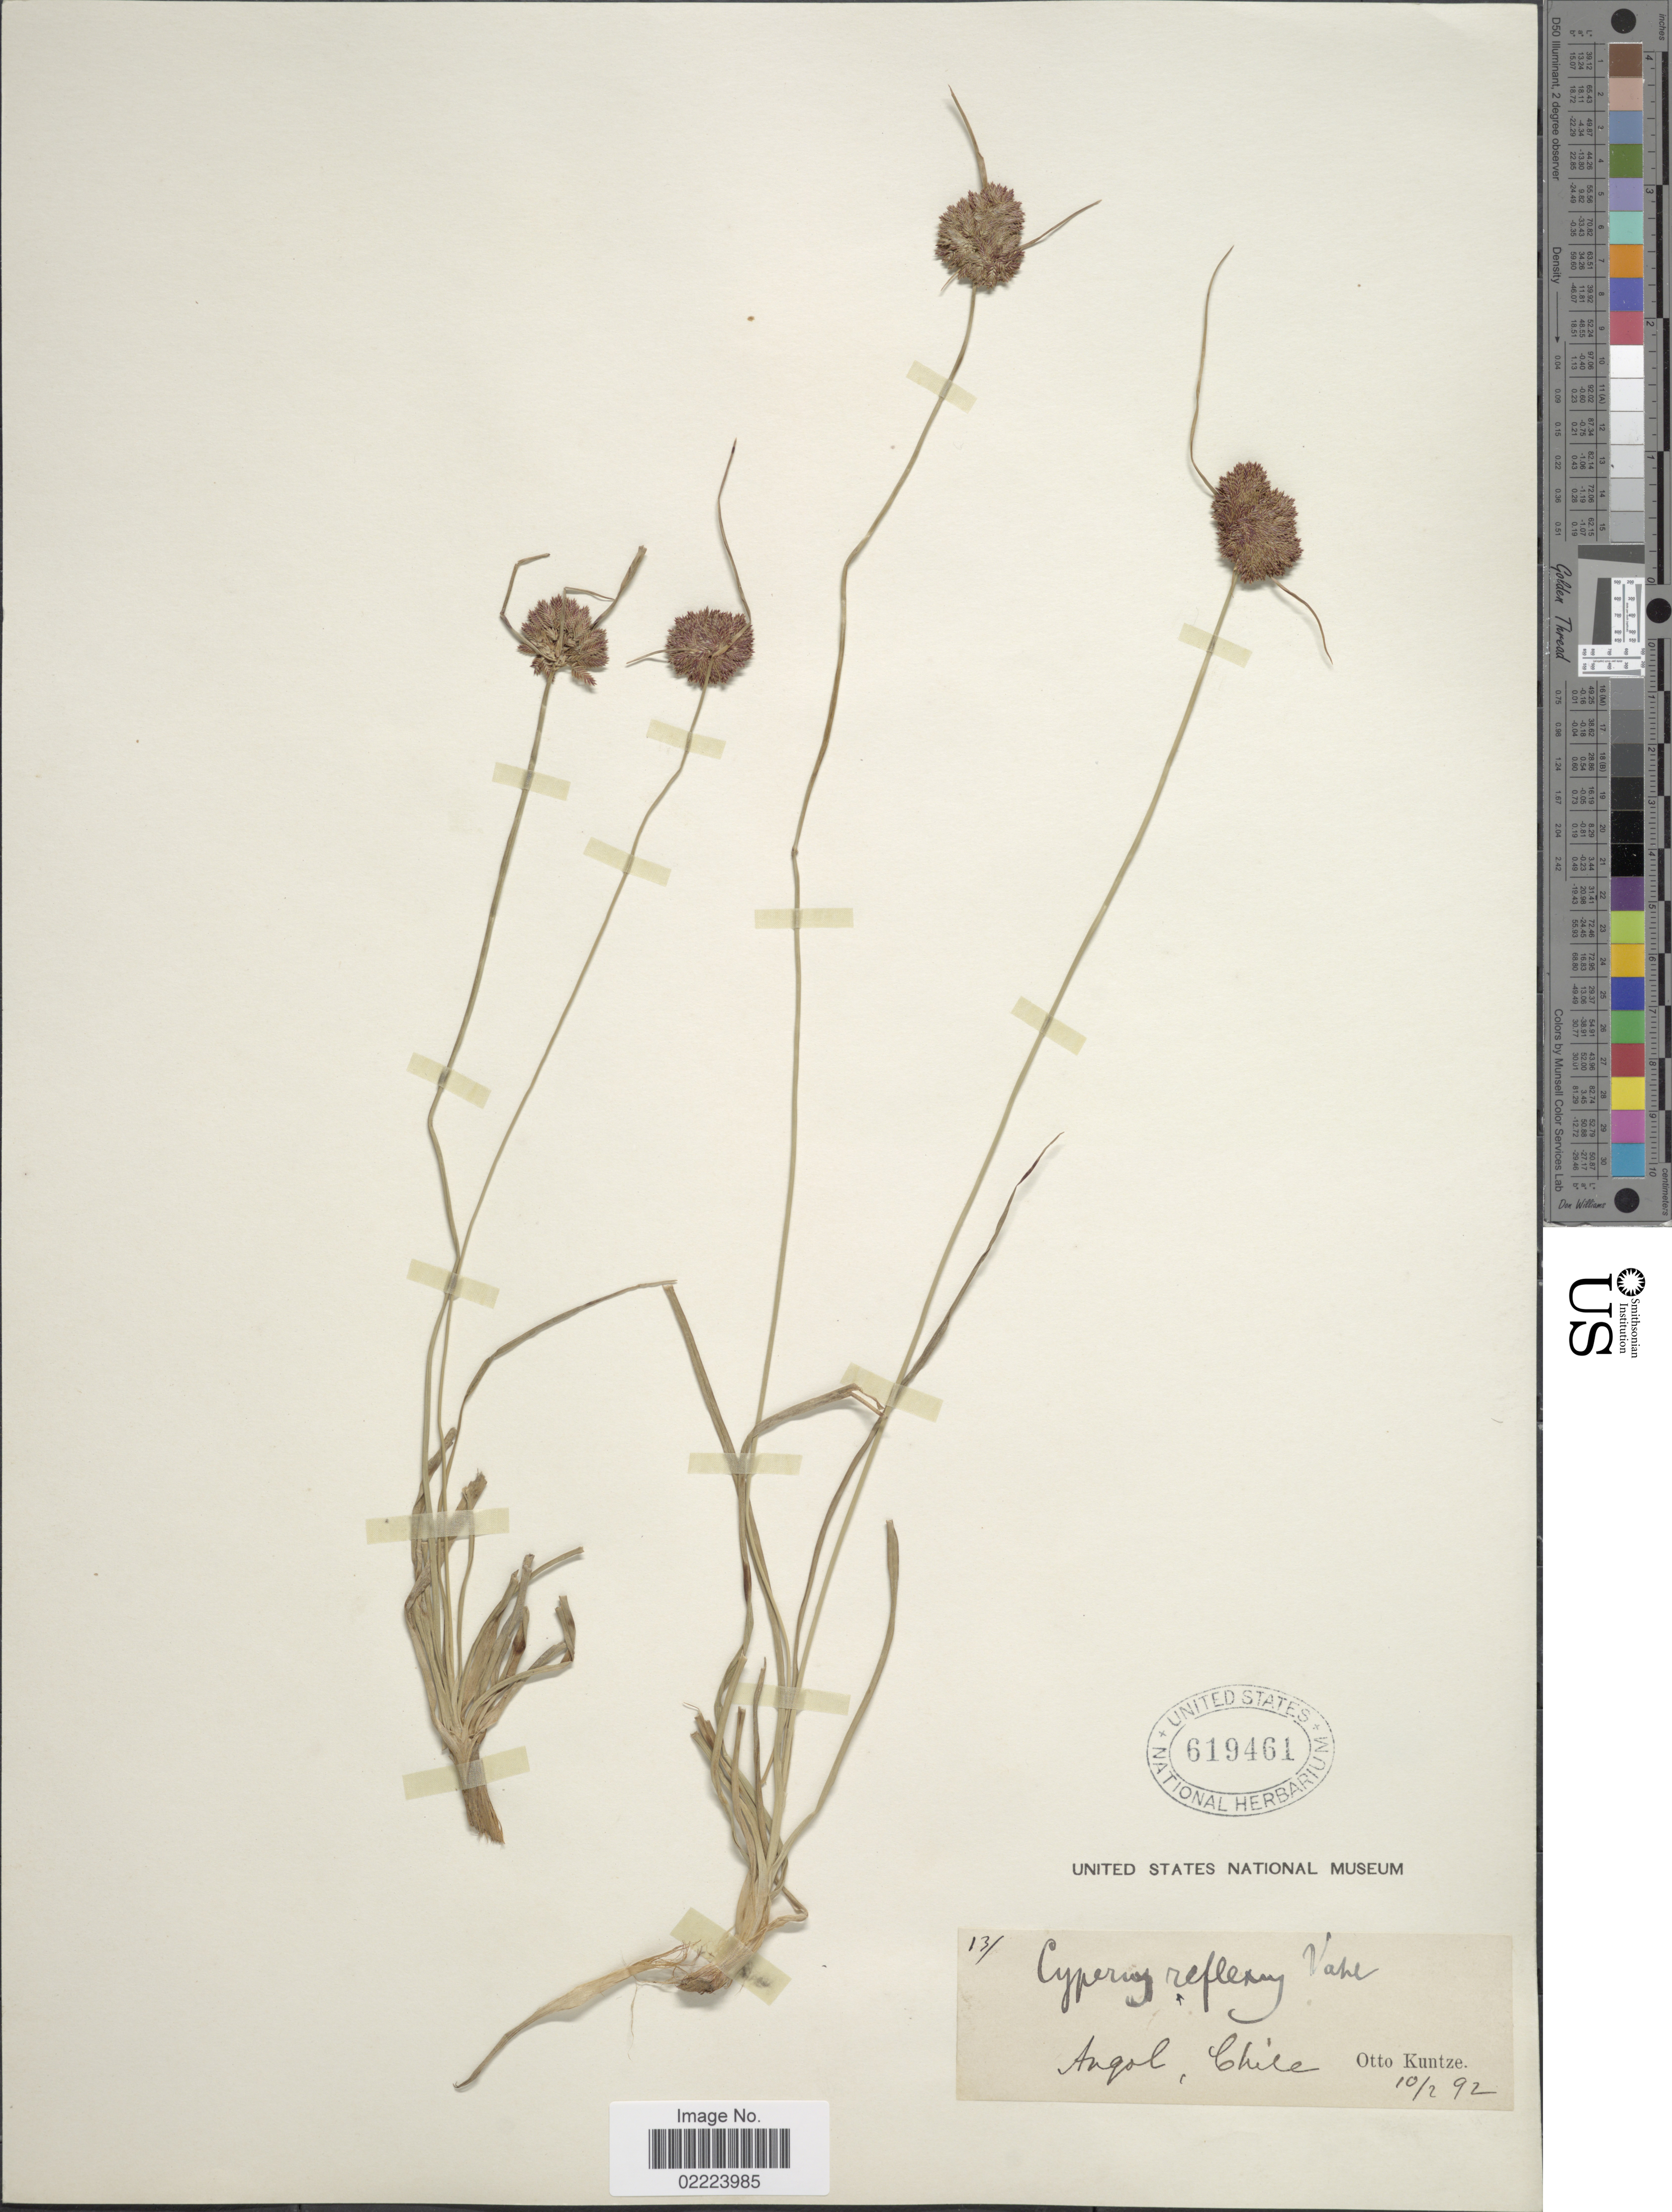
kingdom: Plantae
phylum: Tracheophyta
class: Liliopsida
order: Poales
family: Cyperaceae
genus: Cyperus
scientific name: Cyperus reflexus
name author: Vahl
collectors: C.E.O. Kuntze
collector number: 131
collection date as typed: Transcribed d/m/y: 10/2/92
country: Chile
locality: Angol, Chile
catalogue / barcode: US 619461